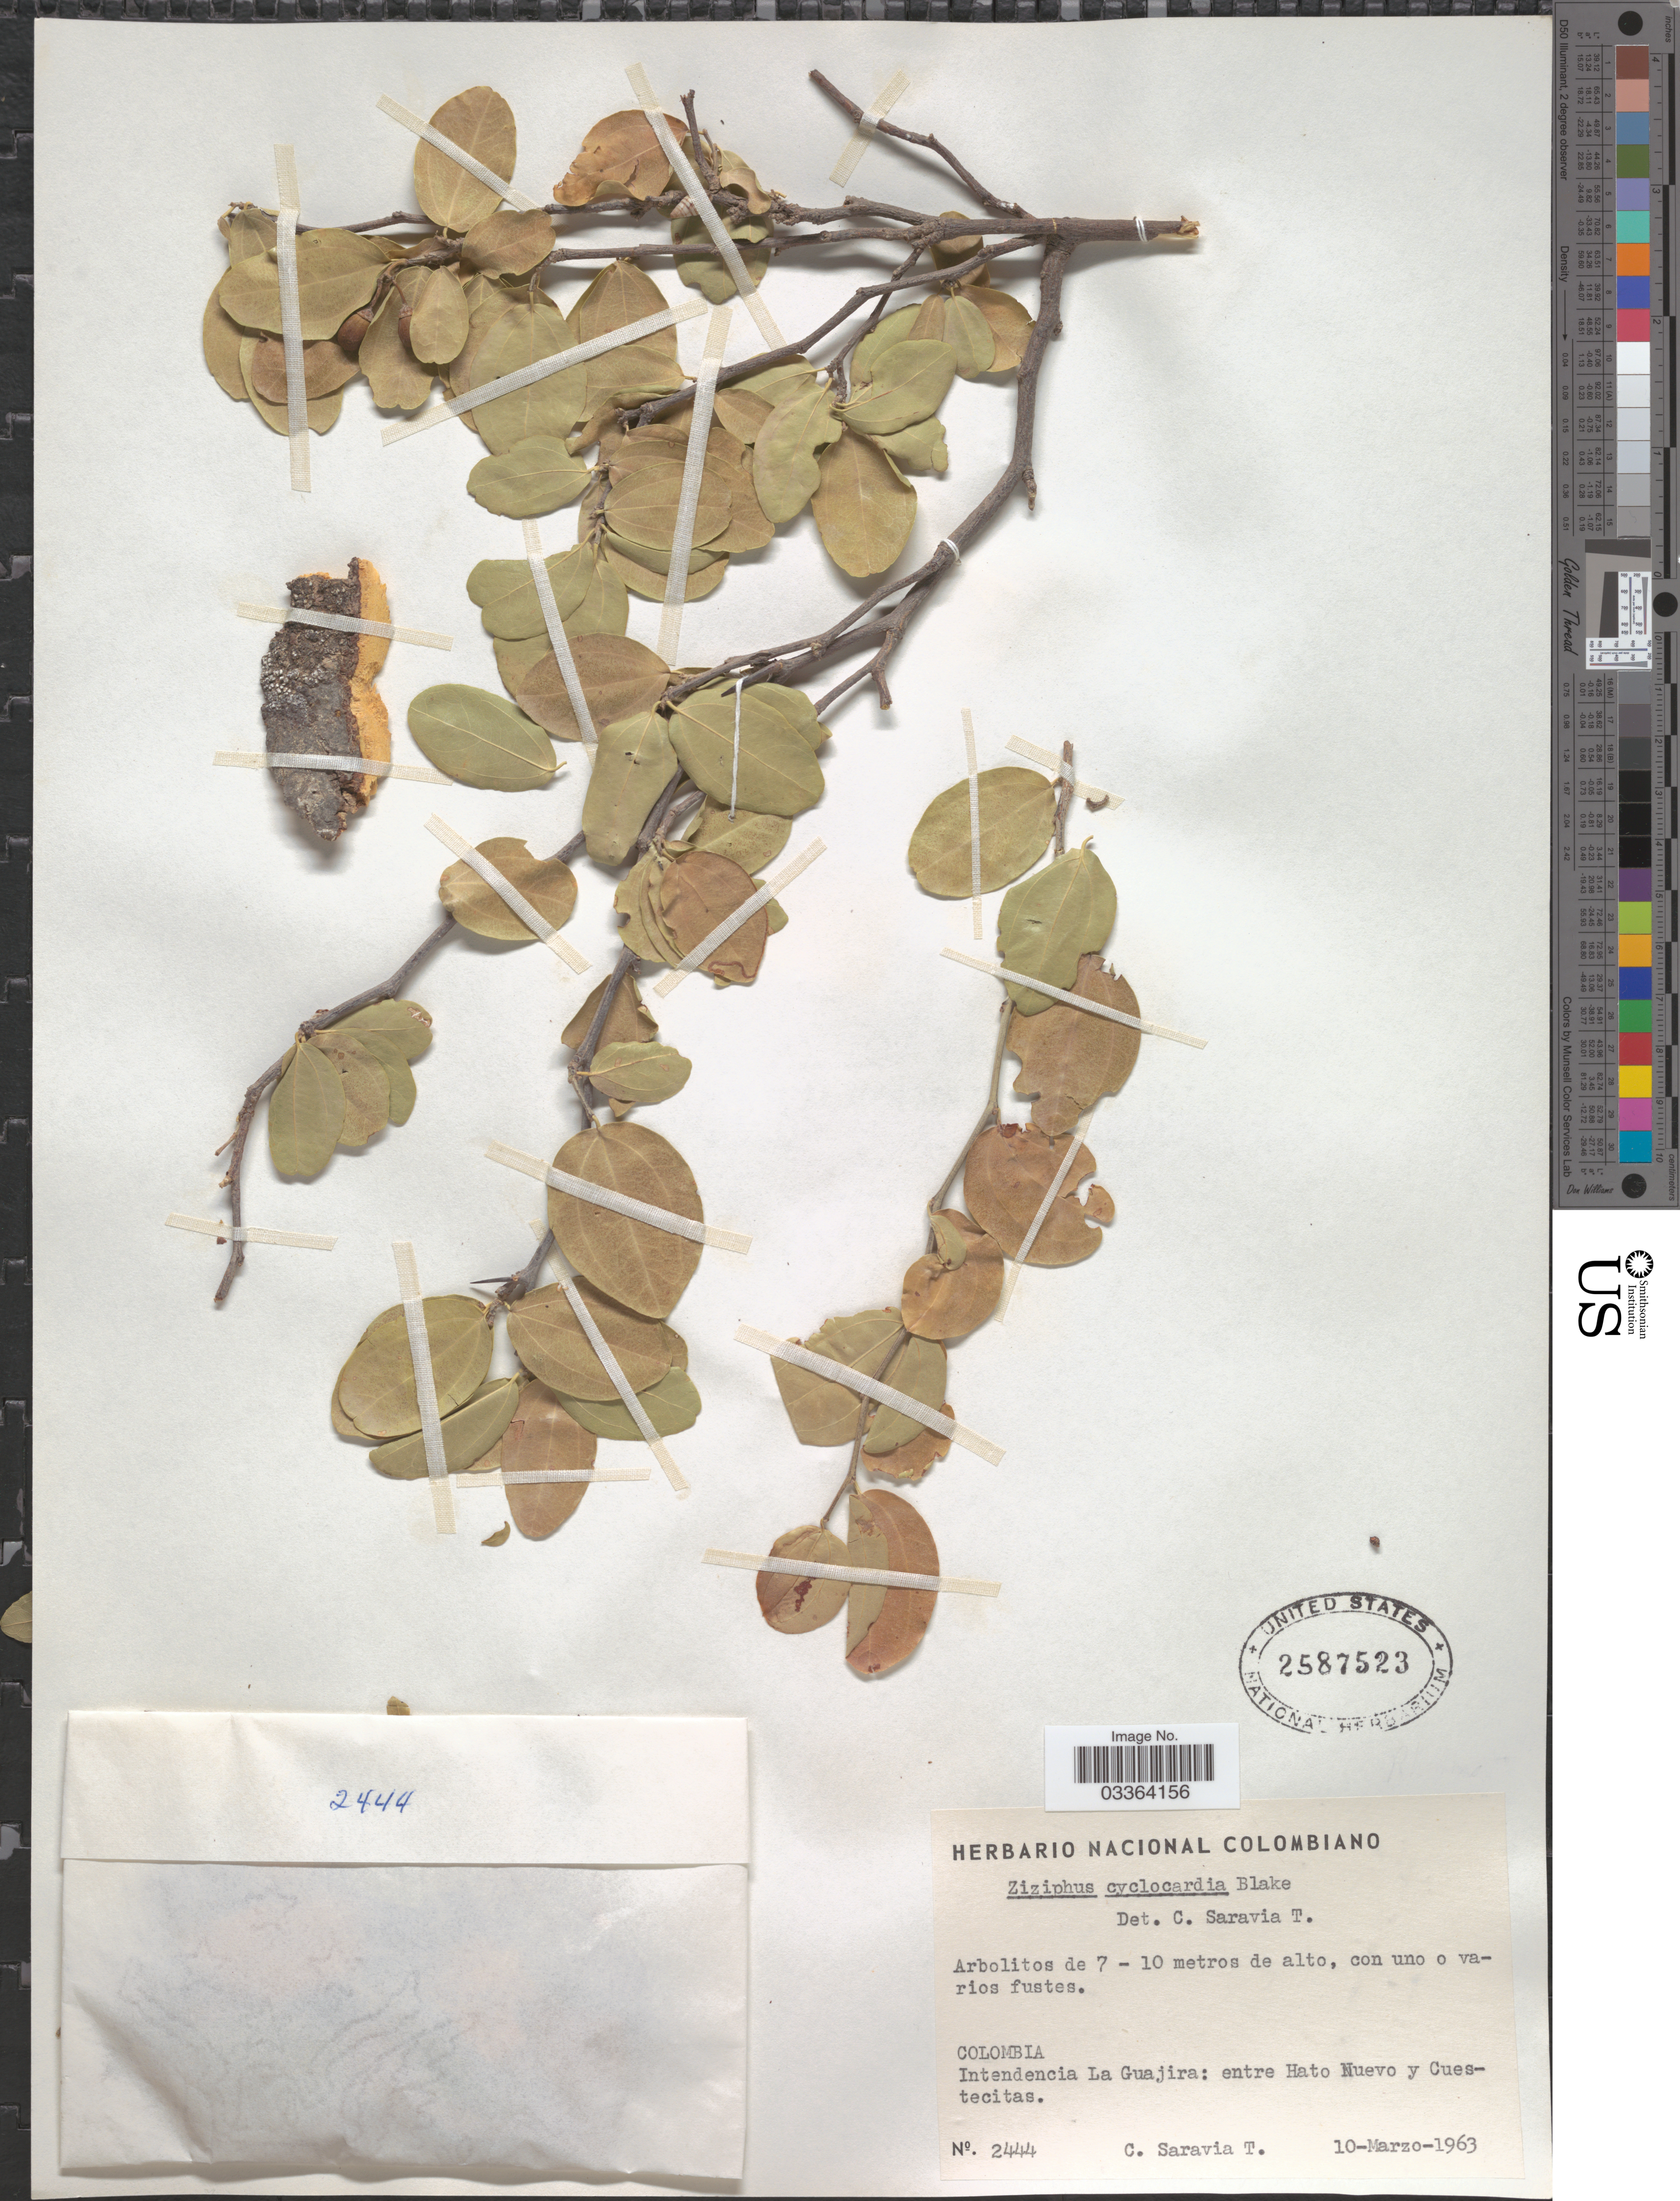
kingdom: Plantae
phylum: Tracheophyta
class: Magnoliopsida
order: Rosales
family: Rhamnaceae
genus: Ziziphus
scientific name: Ziziphus cyclocardia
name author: S.F. Blake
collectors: C. Saravia T.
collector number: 2444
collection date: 1963-03-10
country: Colombia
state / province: La Guajira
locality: Intendencia La Guajira; entre Hato Nuevo y Cuestecitas.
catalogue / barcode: US 2587523